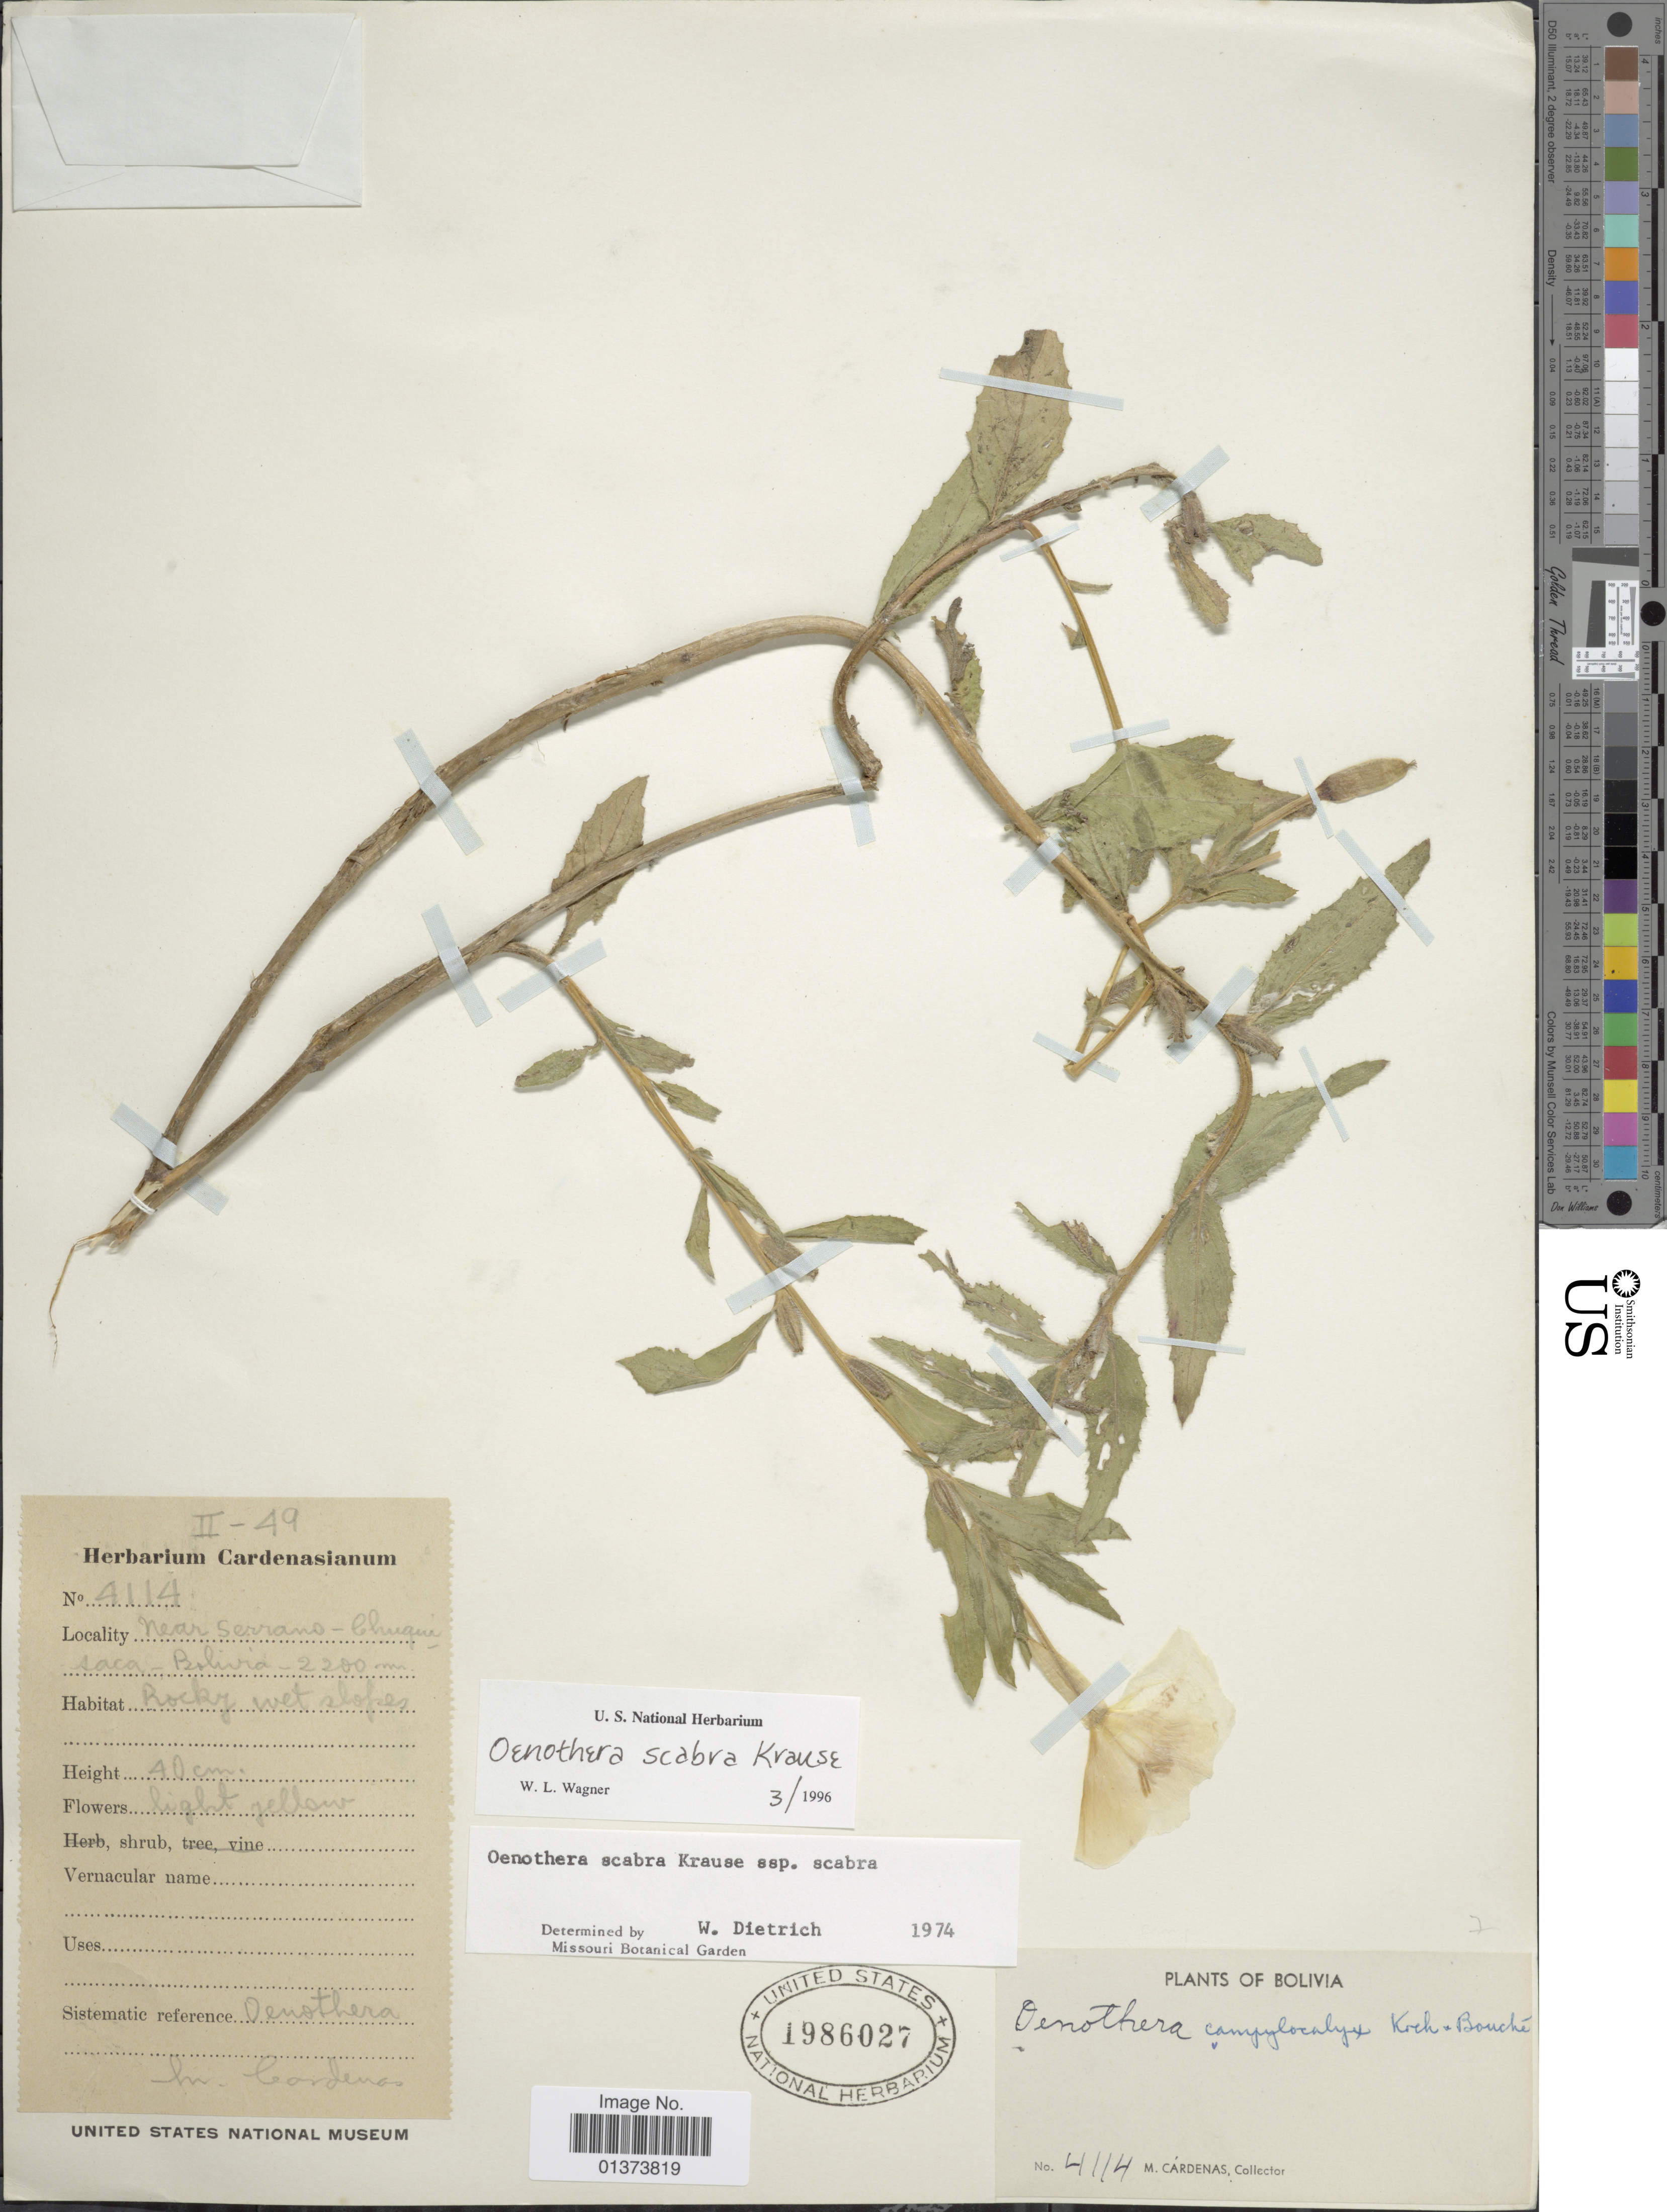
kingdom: Plantae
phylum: Tracheophyta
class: Magnoliopsida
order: Myrtales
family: Onagraceae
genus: Oenothera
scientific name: Oenothera scabra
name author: Krause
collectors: M. Cárdenas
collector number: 4114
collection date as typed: Transcribed d/m/y: /2/49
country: Bolivia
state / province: Chuquisaca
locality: Near Serrano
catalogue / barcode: US 1986027